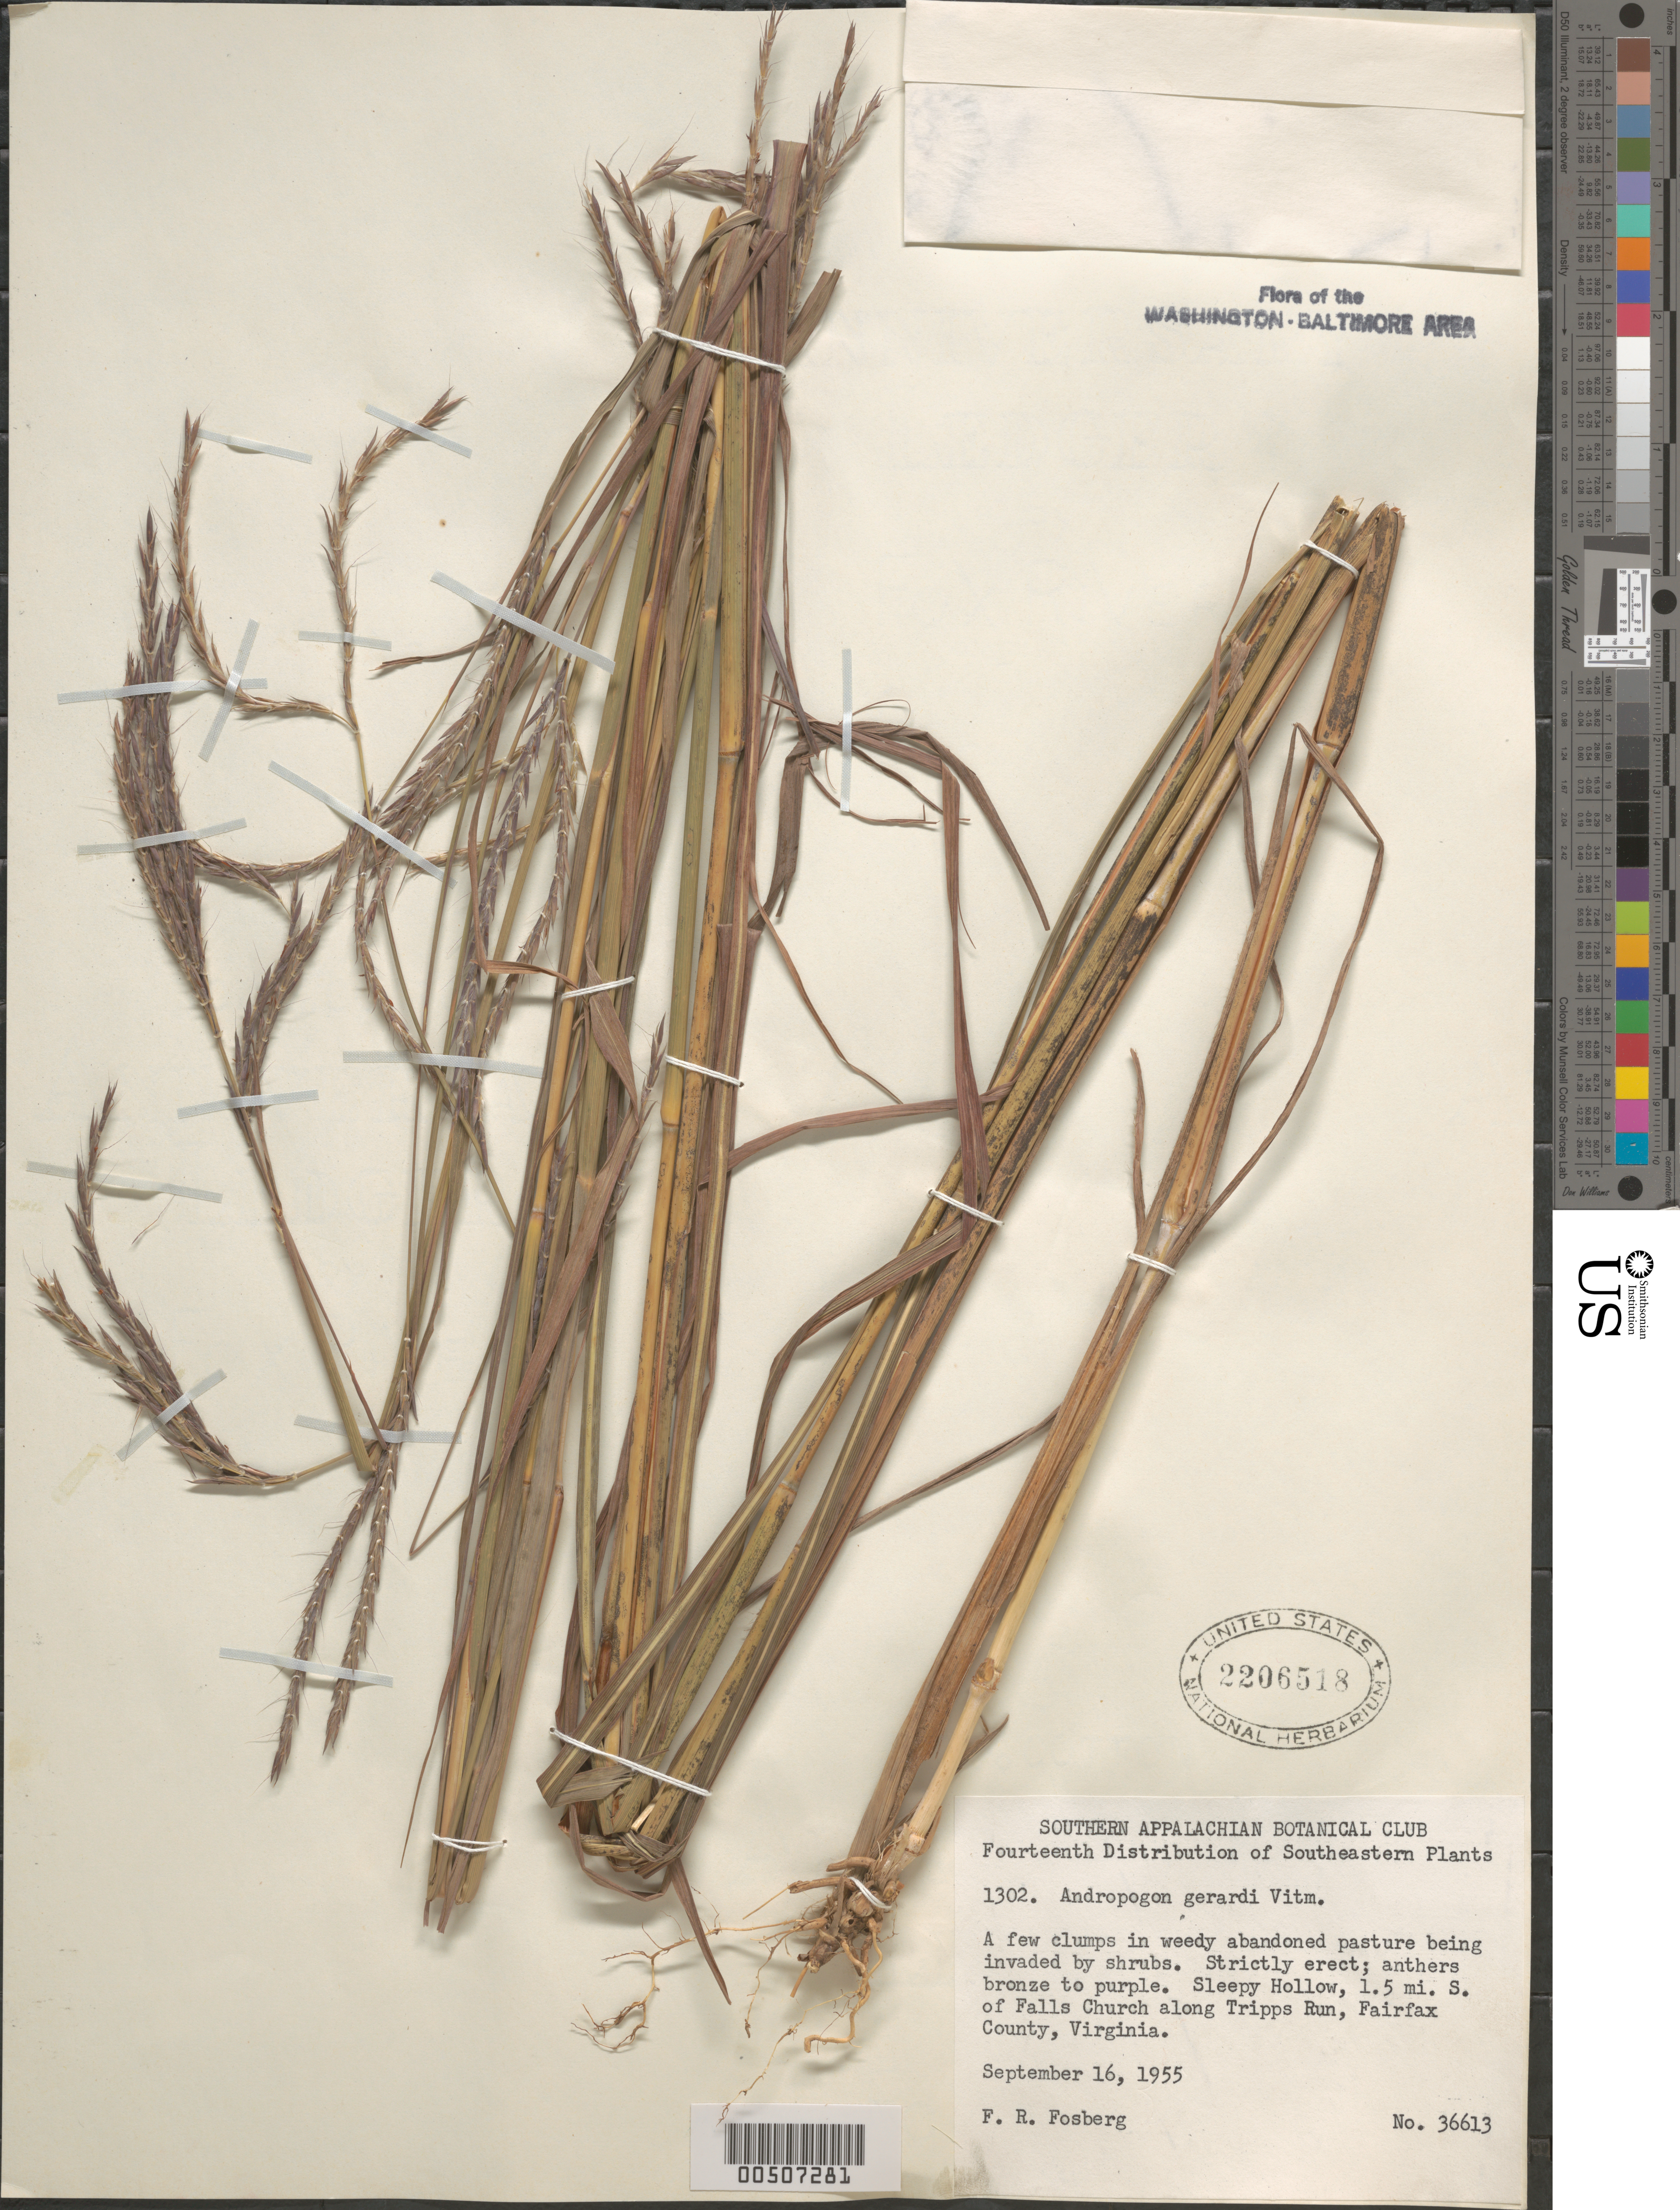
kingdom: Plantae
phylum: Tracheophyta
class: Liliopsida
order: Poales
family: Poaceae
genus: Andropogon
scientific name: Andropogon gerardii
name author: Vitman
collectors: F. R. Fosberg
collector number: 36613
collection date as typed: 16 Sep 1955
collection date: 1955-09-16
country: United States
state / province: Virginia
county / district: Fairfax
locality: Sleepy Hollow, S of Falls Church along Tripps Run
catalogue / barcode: US 2206518